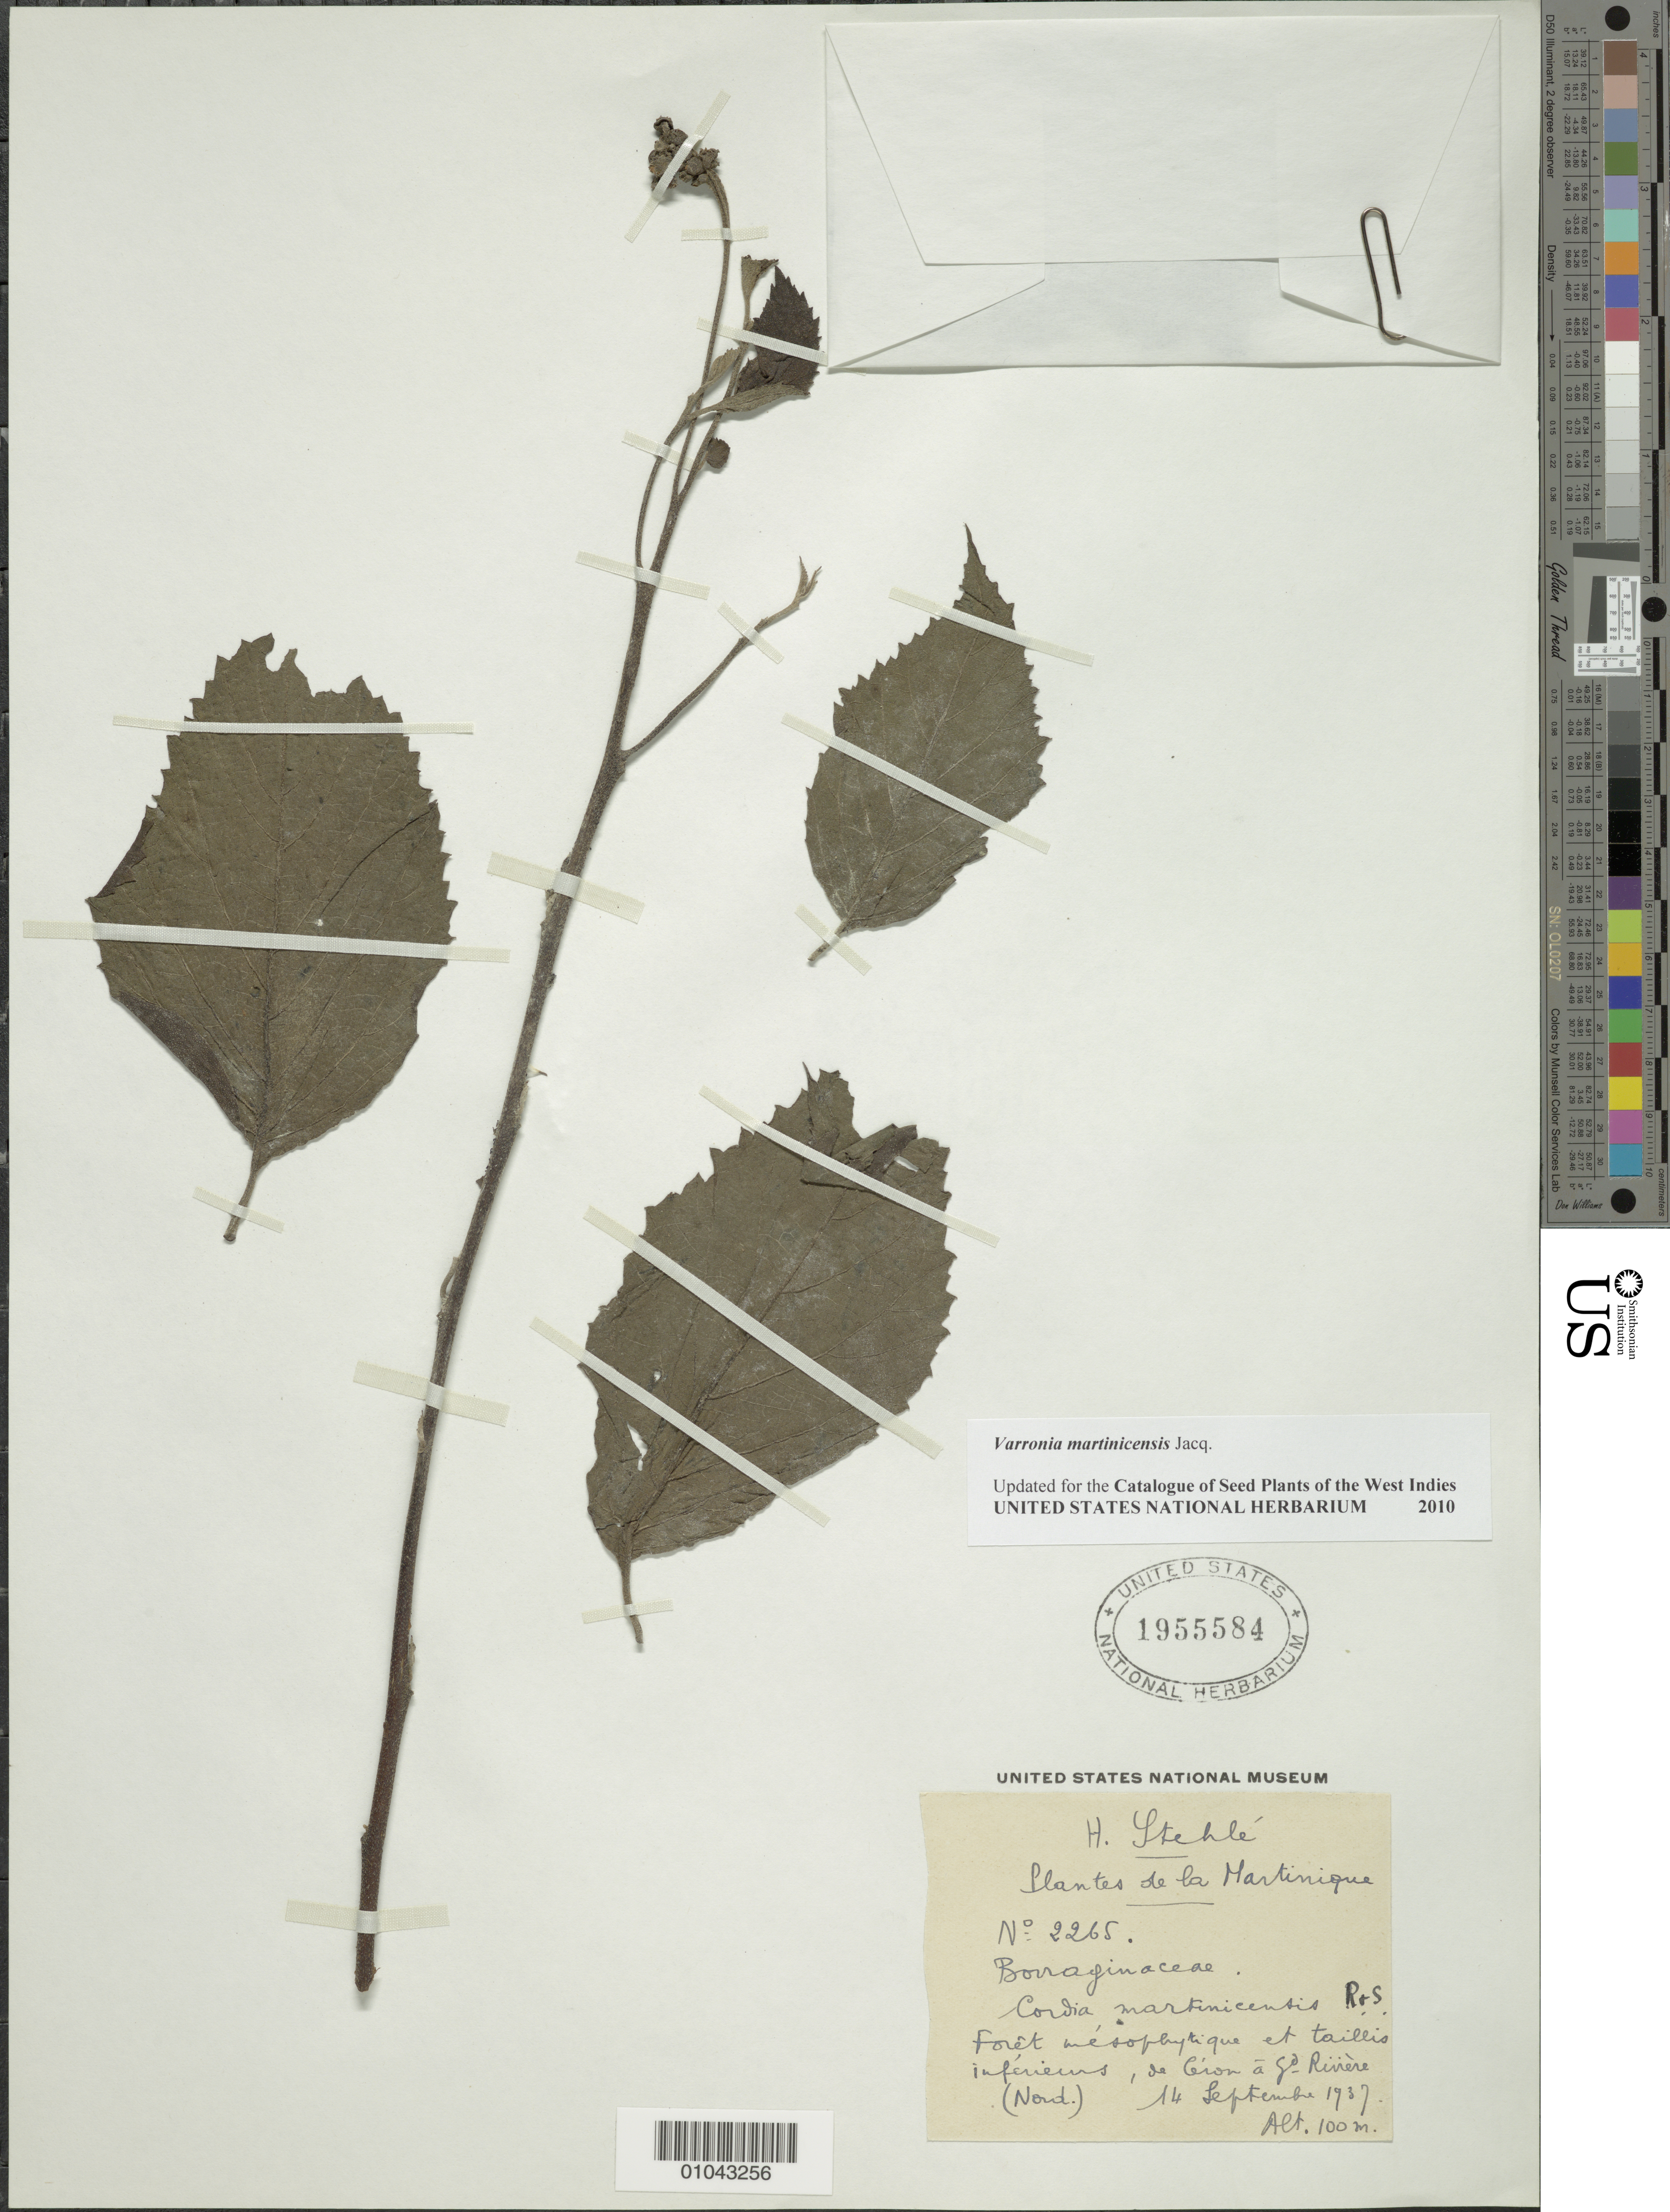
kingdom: Plantae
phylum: Tracheophyta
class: Magnoliopsida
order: Boraginales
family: Cordiaceae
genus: Varronia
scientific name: Varronia martinicensis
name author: Jacq.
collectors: H. Stehlé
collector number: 2265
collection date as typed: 14 Sep 1937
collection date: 1937-09-14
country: Martinique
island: Martinique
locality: Gion á Sd. Rivière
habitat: Forêt mésophytique et taillis inférieurs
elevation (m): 100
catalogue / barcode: US 1955584